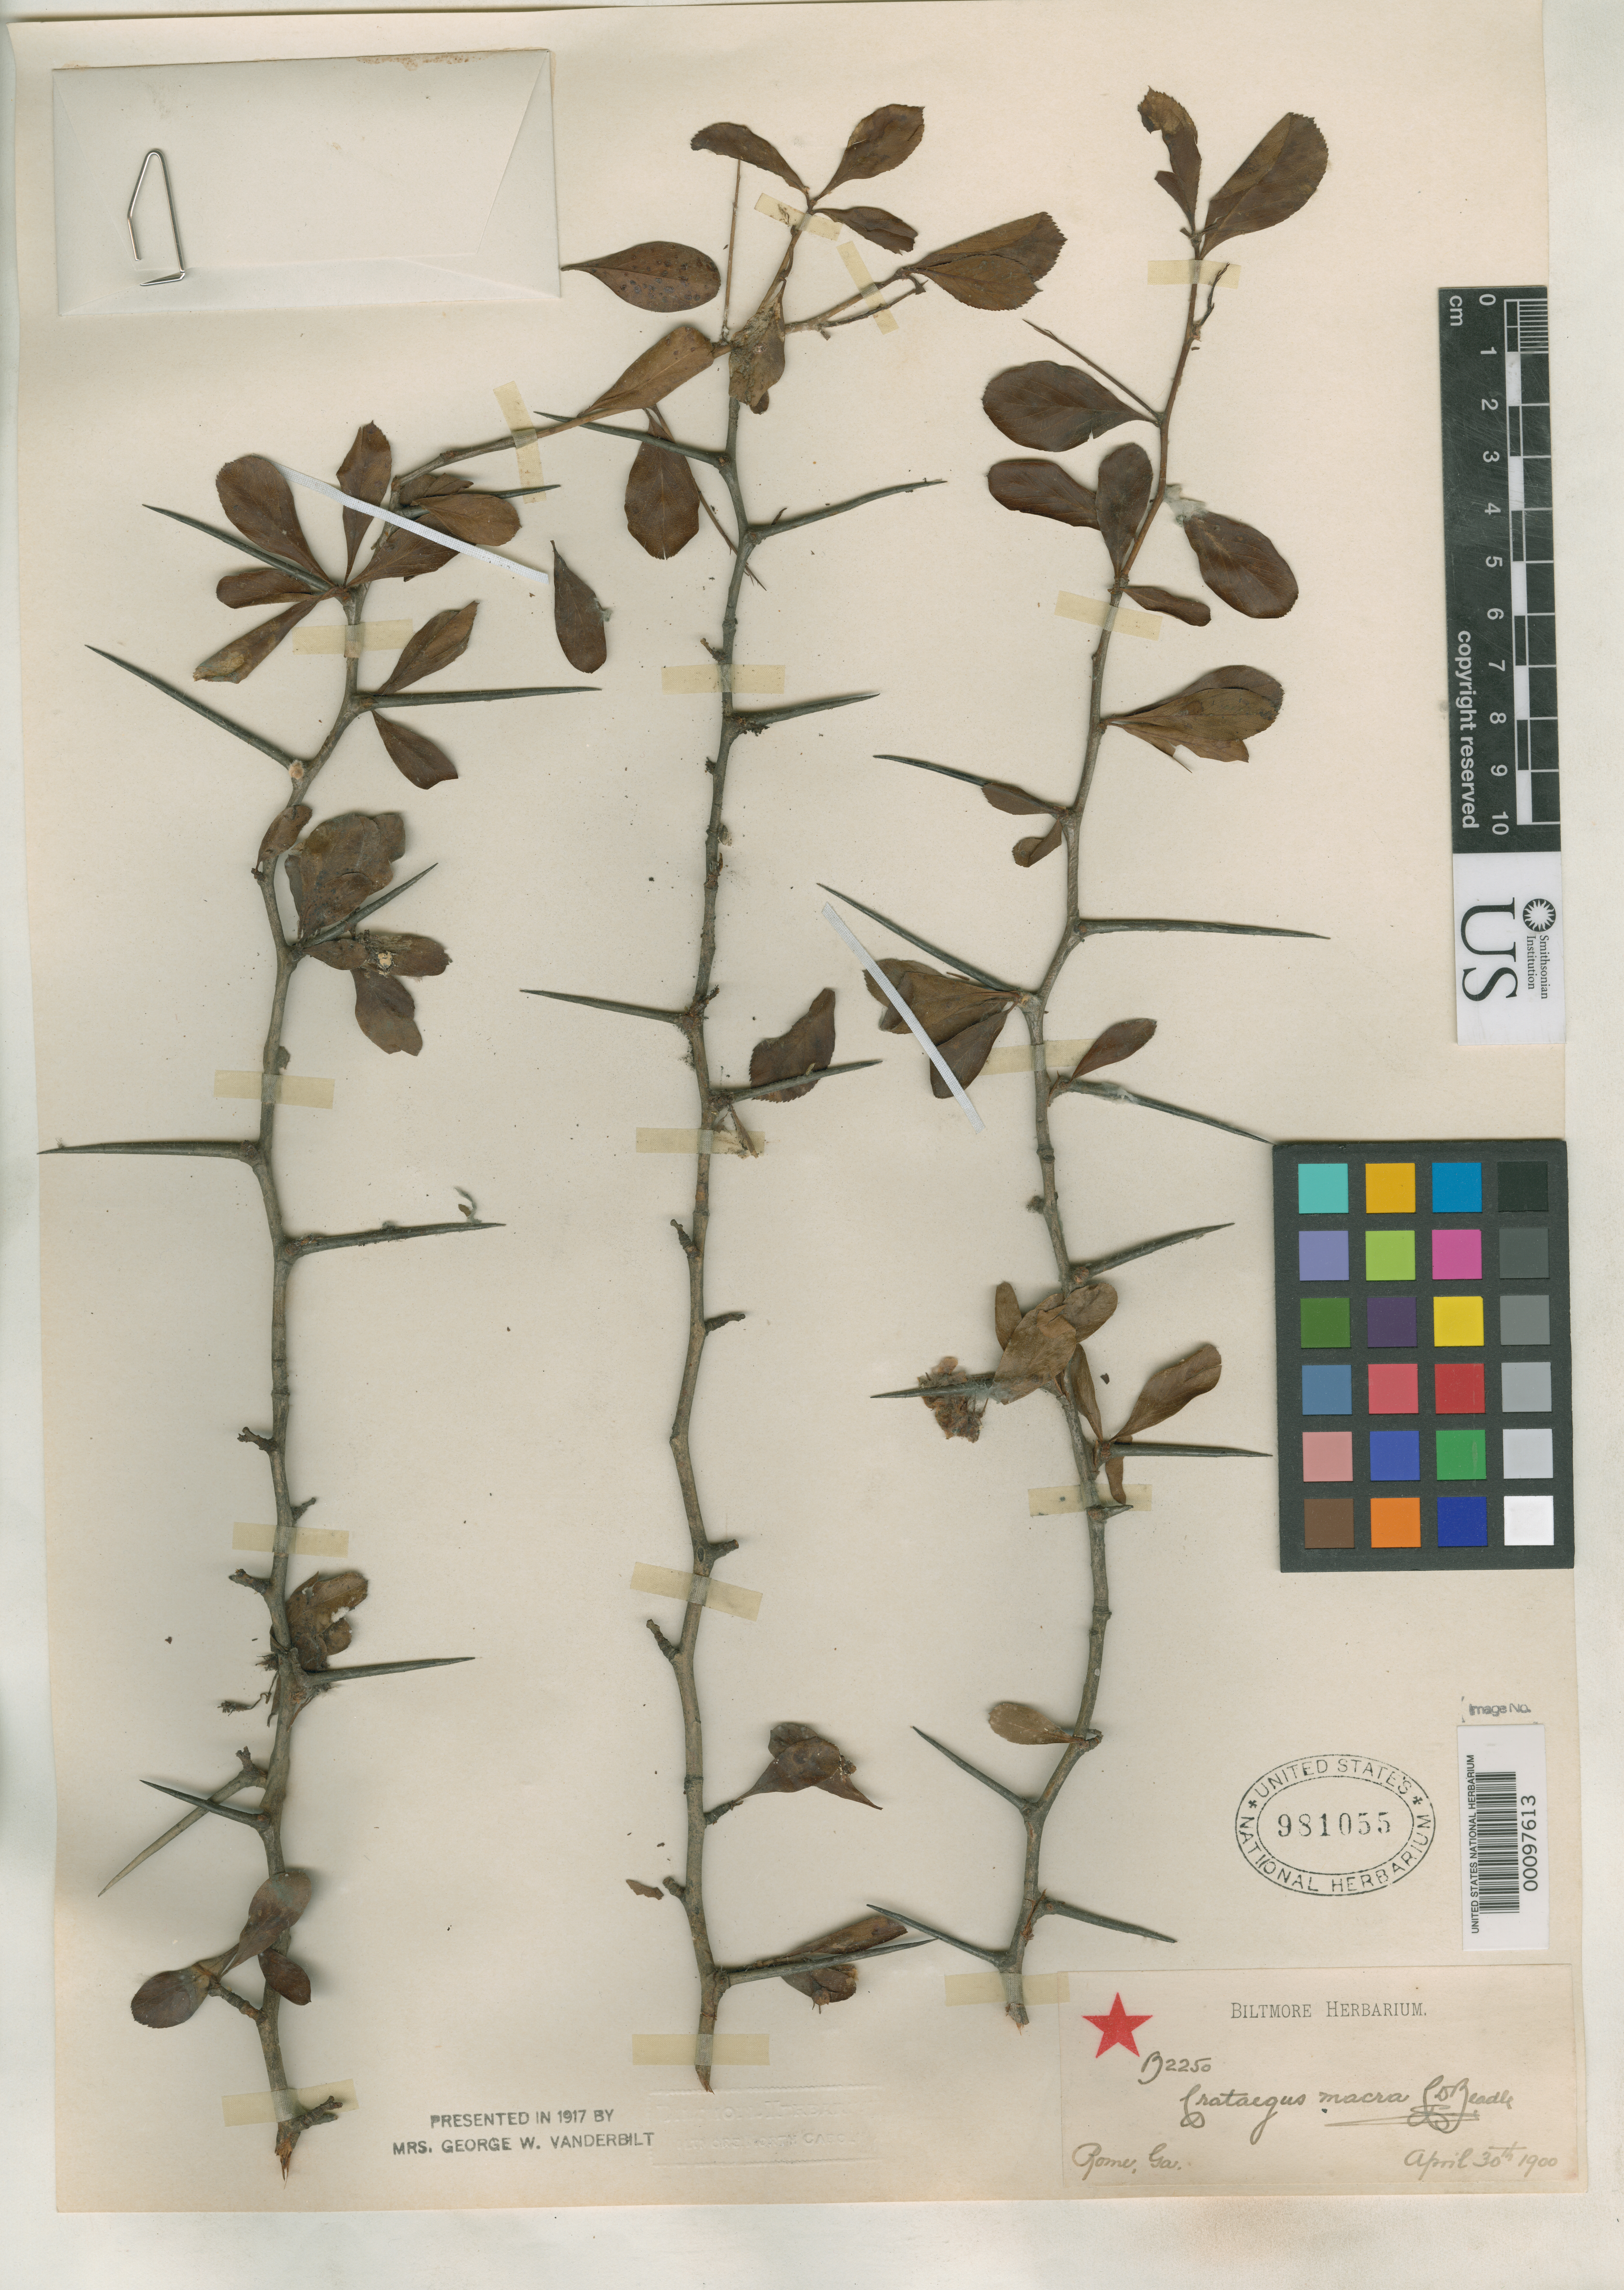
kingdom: Plantae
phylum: Tracheophyta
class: Magnoliopsida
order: Rosales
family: Rosaceae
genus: Crataegus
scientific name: Crataegus macra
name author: Beadle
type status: Syntype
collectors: ex herb. Biltmore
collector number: B 2250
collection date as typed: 30 Apr 1900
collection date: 1900-04-30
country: United States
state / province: Georgia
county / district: Floyd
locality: Rome.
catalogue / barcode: US 981055